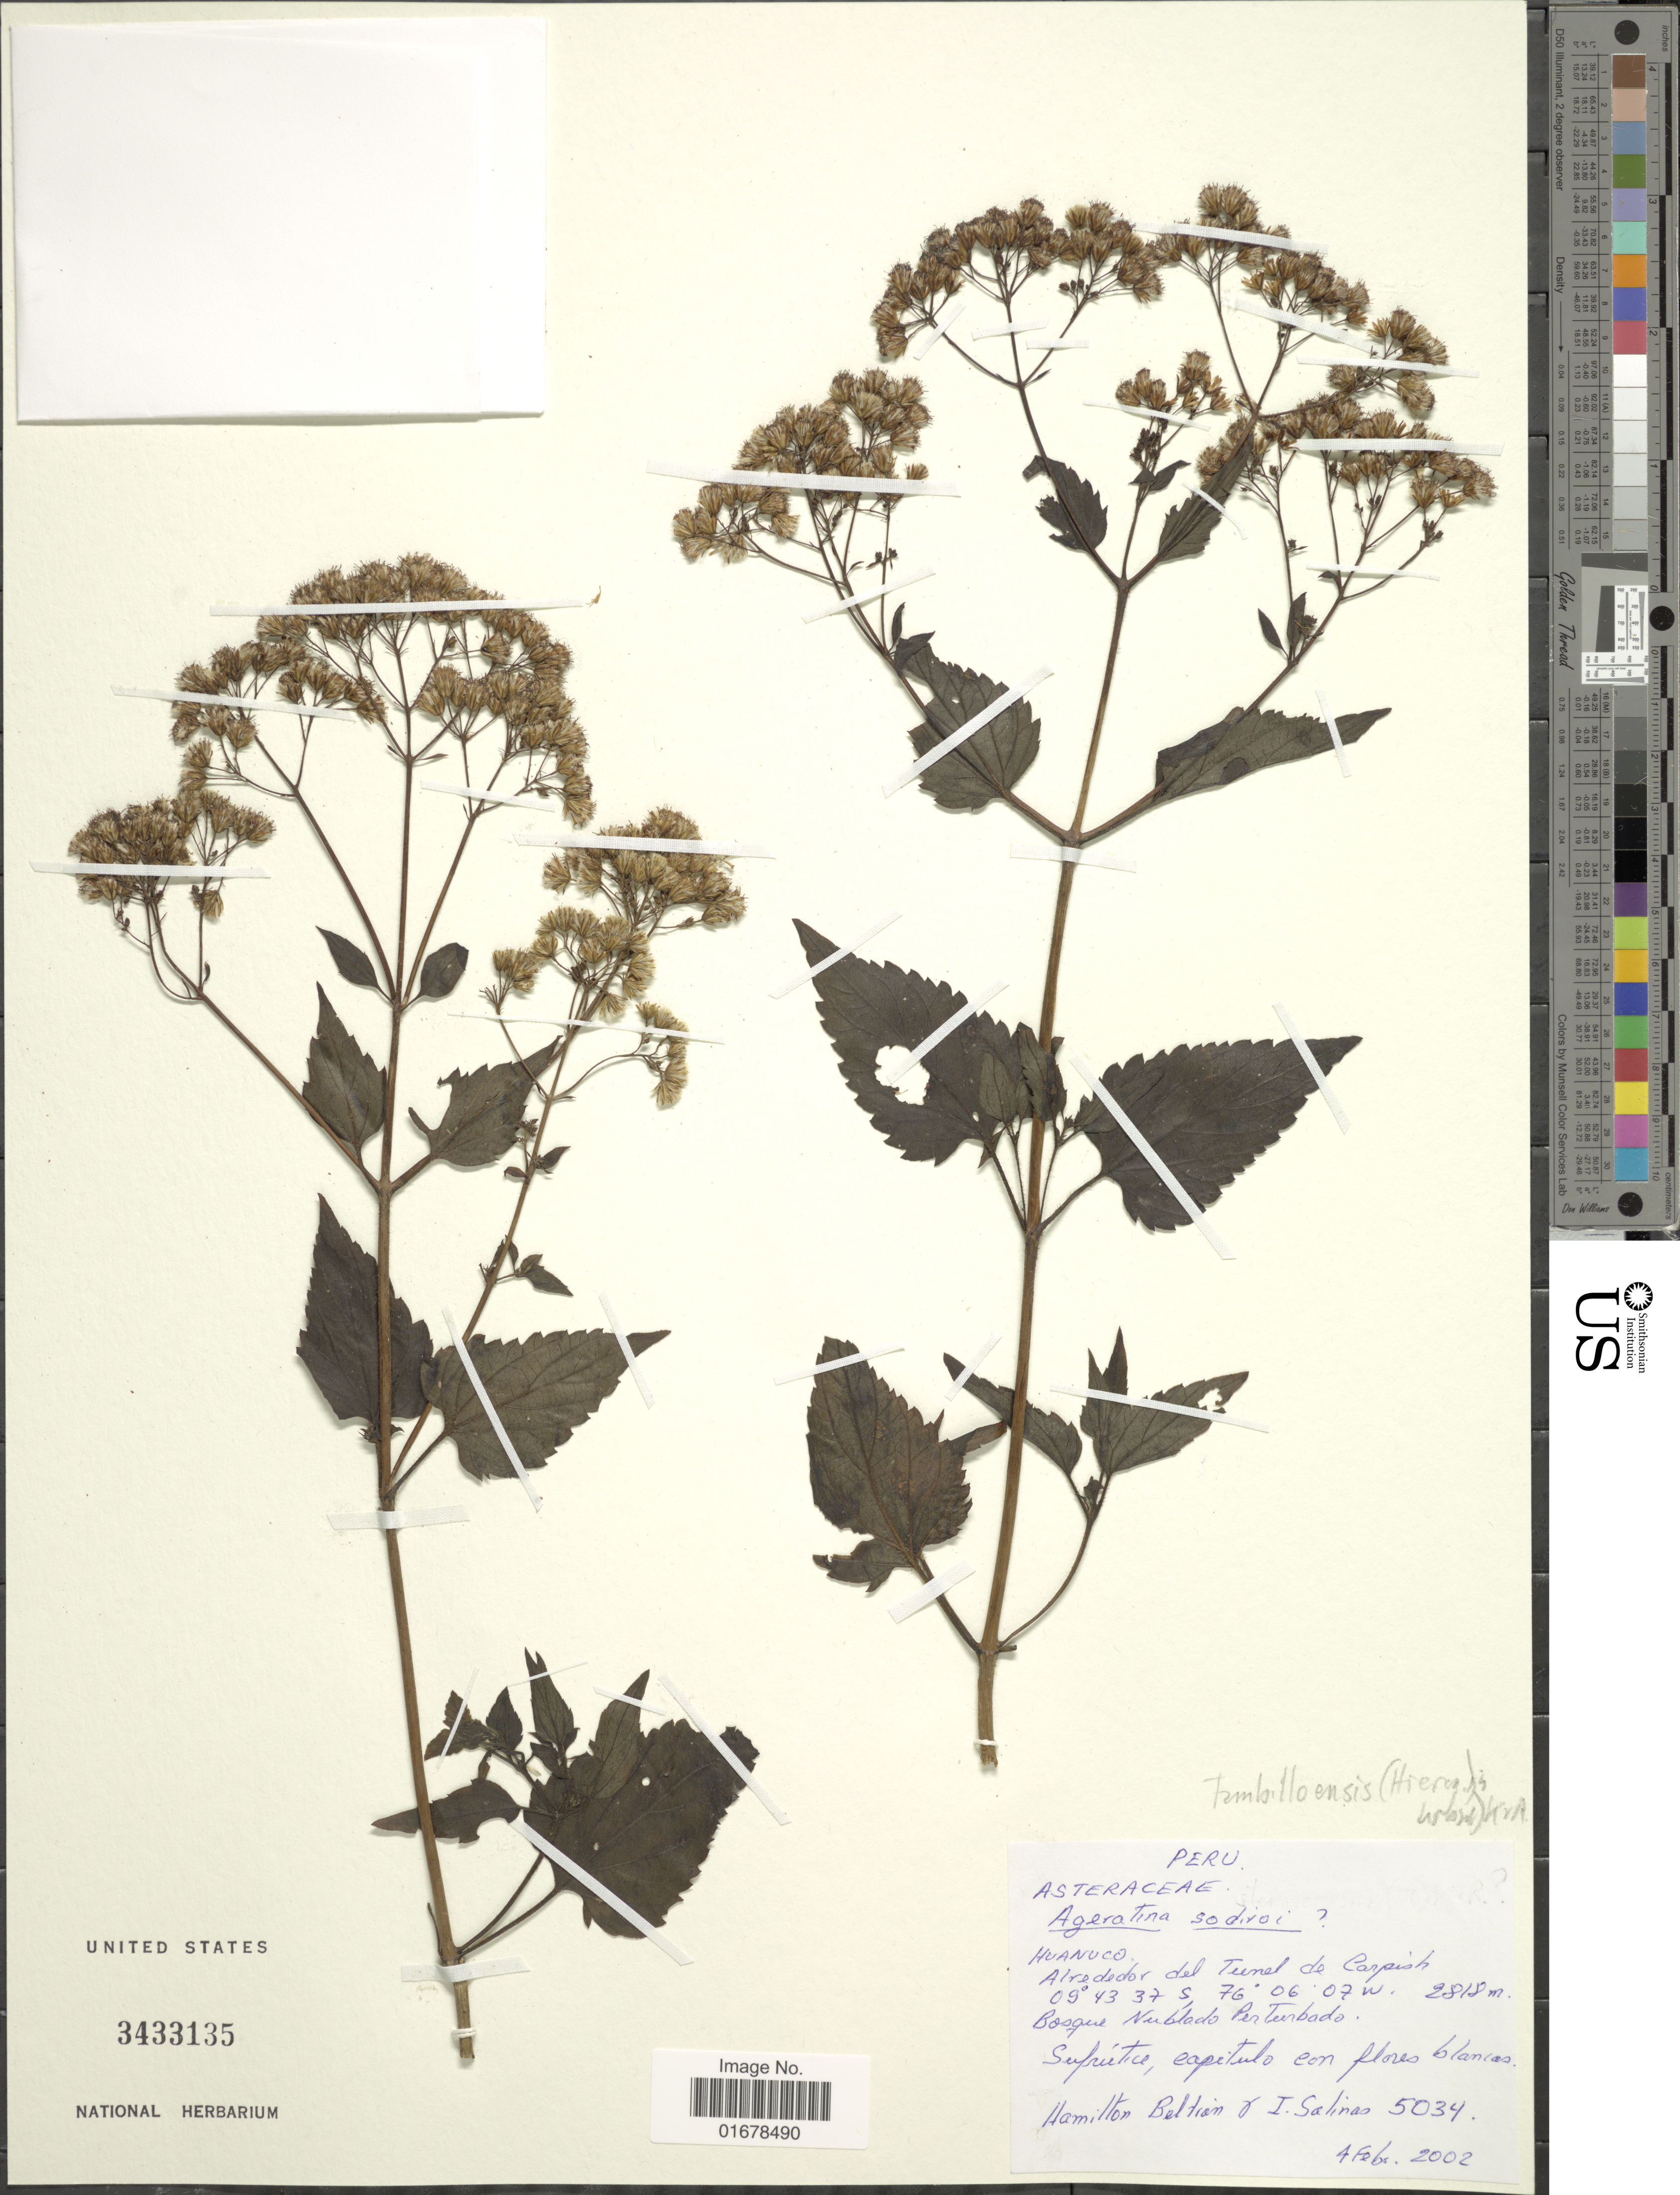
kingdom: Plantae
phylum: Tracheophyta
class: Magnoliopsida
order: Asterales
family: Asteraceae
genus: Ageratina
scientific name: Ageratina tambillensis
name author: (Hieron.) R.M. King & H. Rob.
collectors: H. Beltran & I. Salinas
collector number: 5034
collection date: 2002-02-04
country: Peru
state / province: Huánuco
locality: Huanuco, Alrededor del Tunel de Carpish, Bosque Nublado Perturbado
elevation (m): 2818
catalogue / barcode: US 3433135